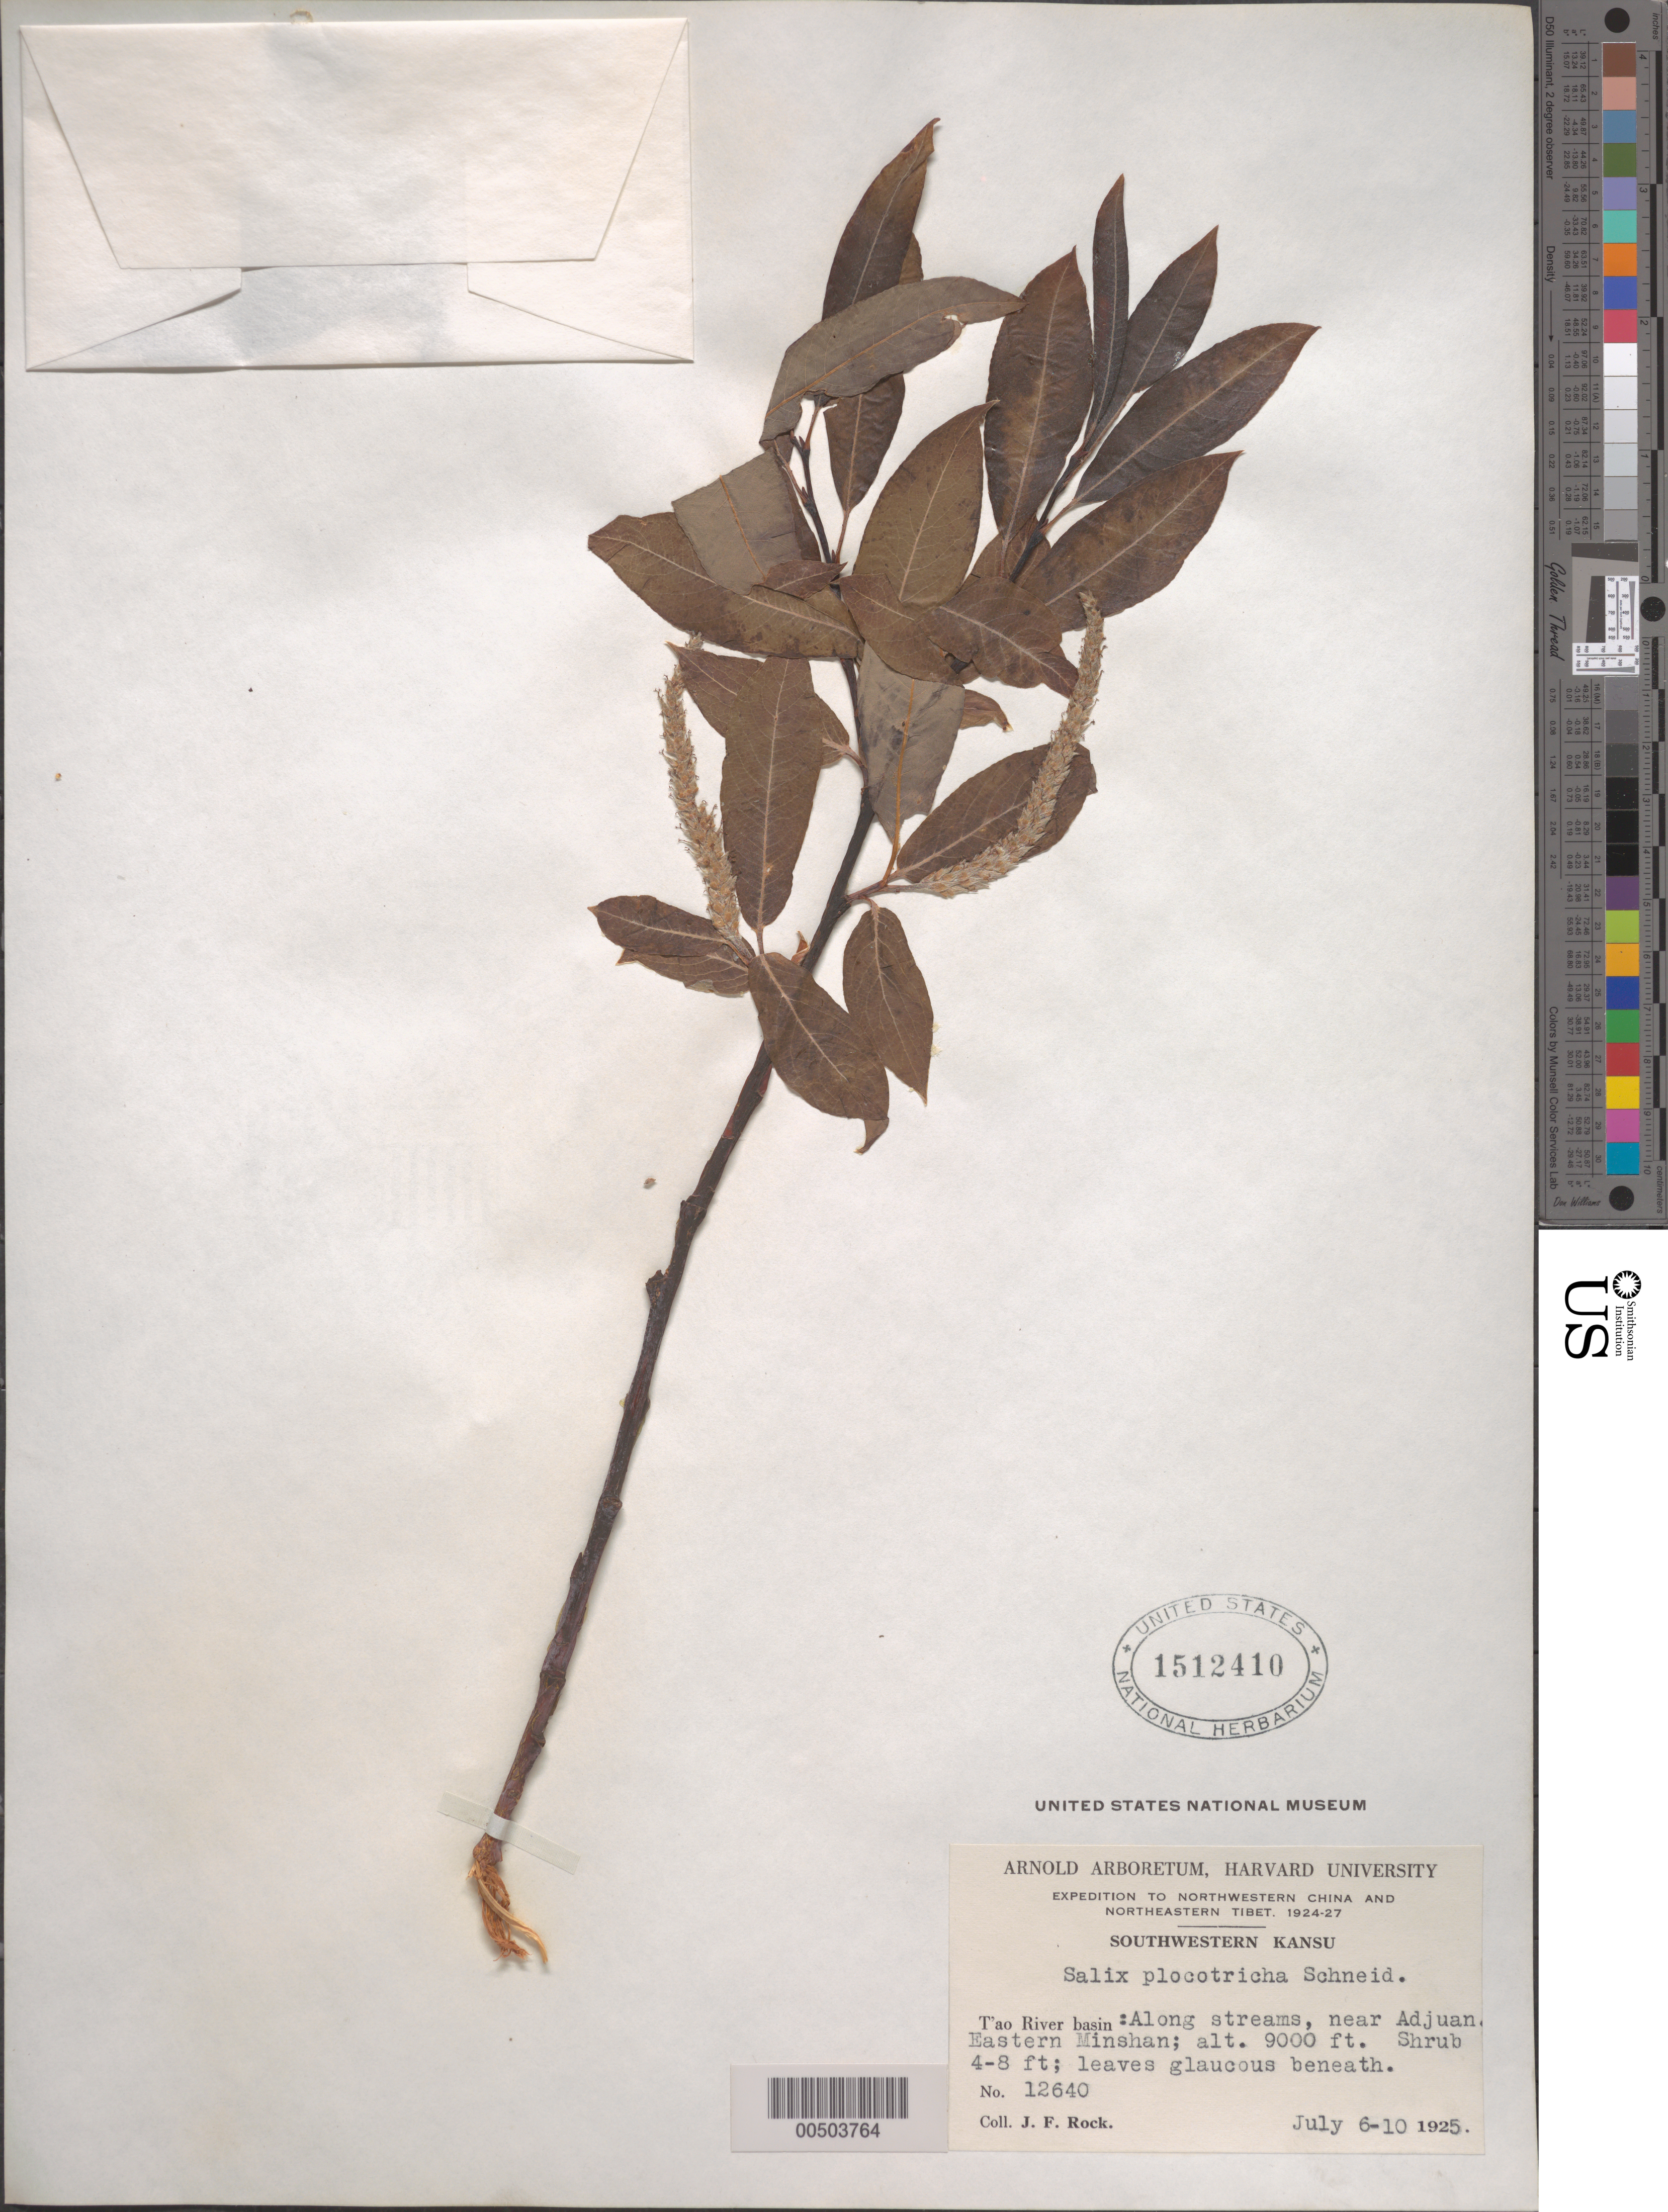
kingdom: Plantae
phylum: Tracheophyta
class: Magnoliopsida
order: Malpighiales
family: Salicaceae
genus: Salix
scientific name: Salix plocotricha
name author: C.K. Schneid. in Sarg.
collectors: J. F. Rock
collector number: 12640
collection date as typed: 06 Jul 1925 to 10 Jul 1925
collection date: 1925-07-06/1925-07-10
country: China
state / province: Gansu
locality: Tao River basin: Along streams, near Adjuan Eastern Minshan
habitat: Shrub 4-8 ft; leaves glaucous beneath.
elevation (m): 2743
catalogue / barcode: US 1512410